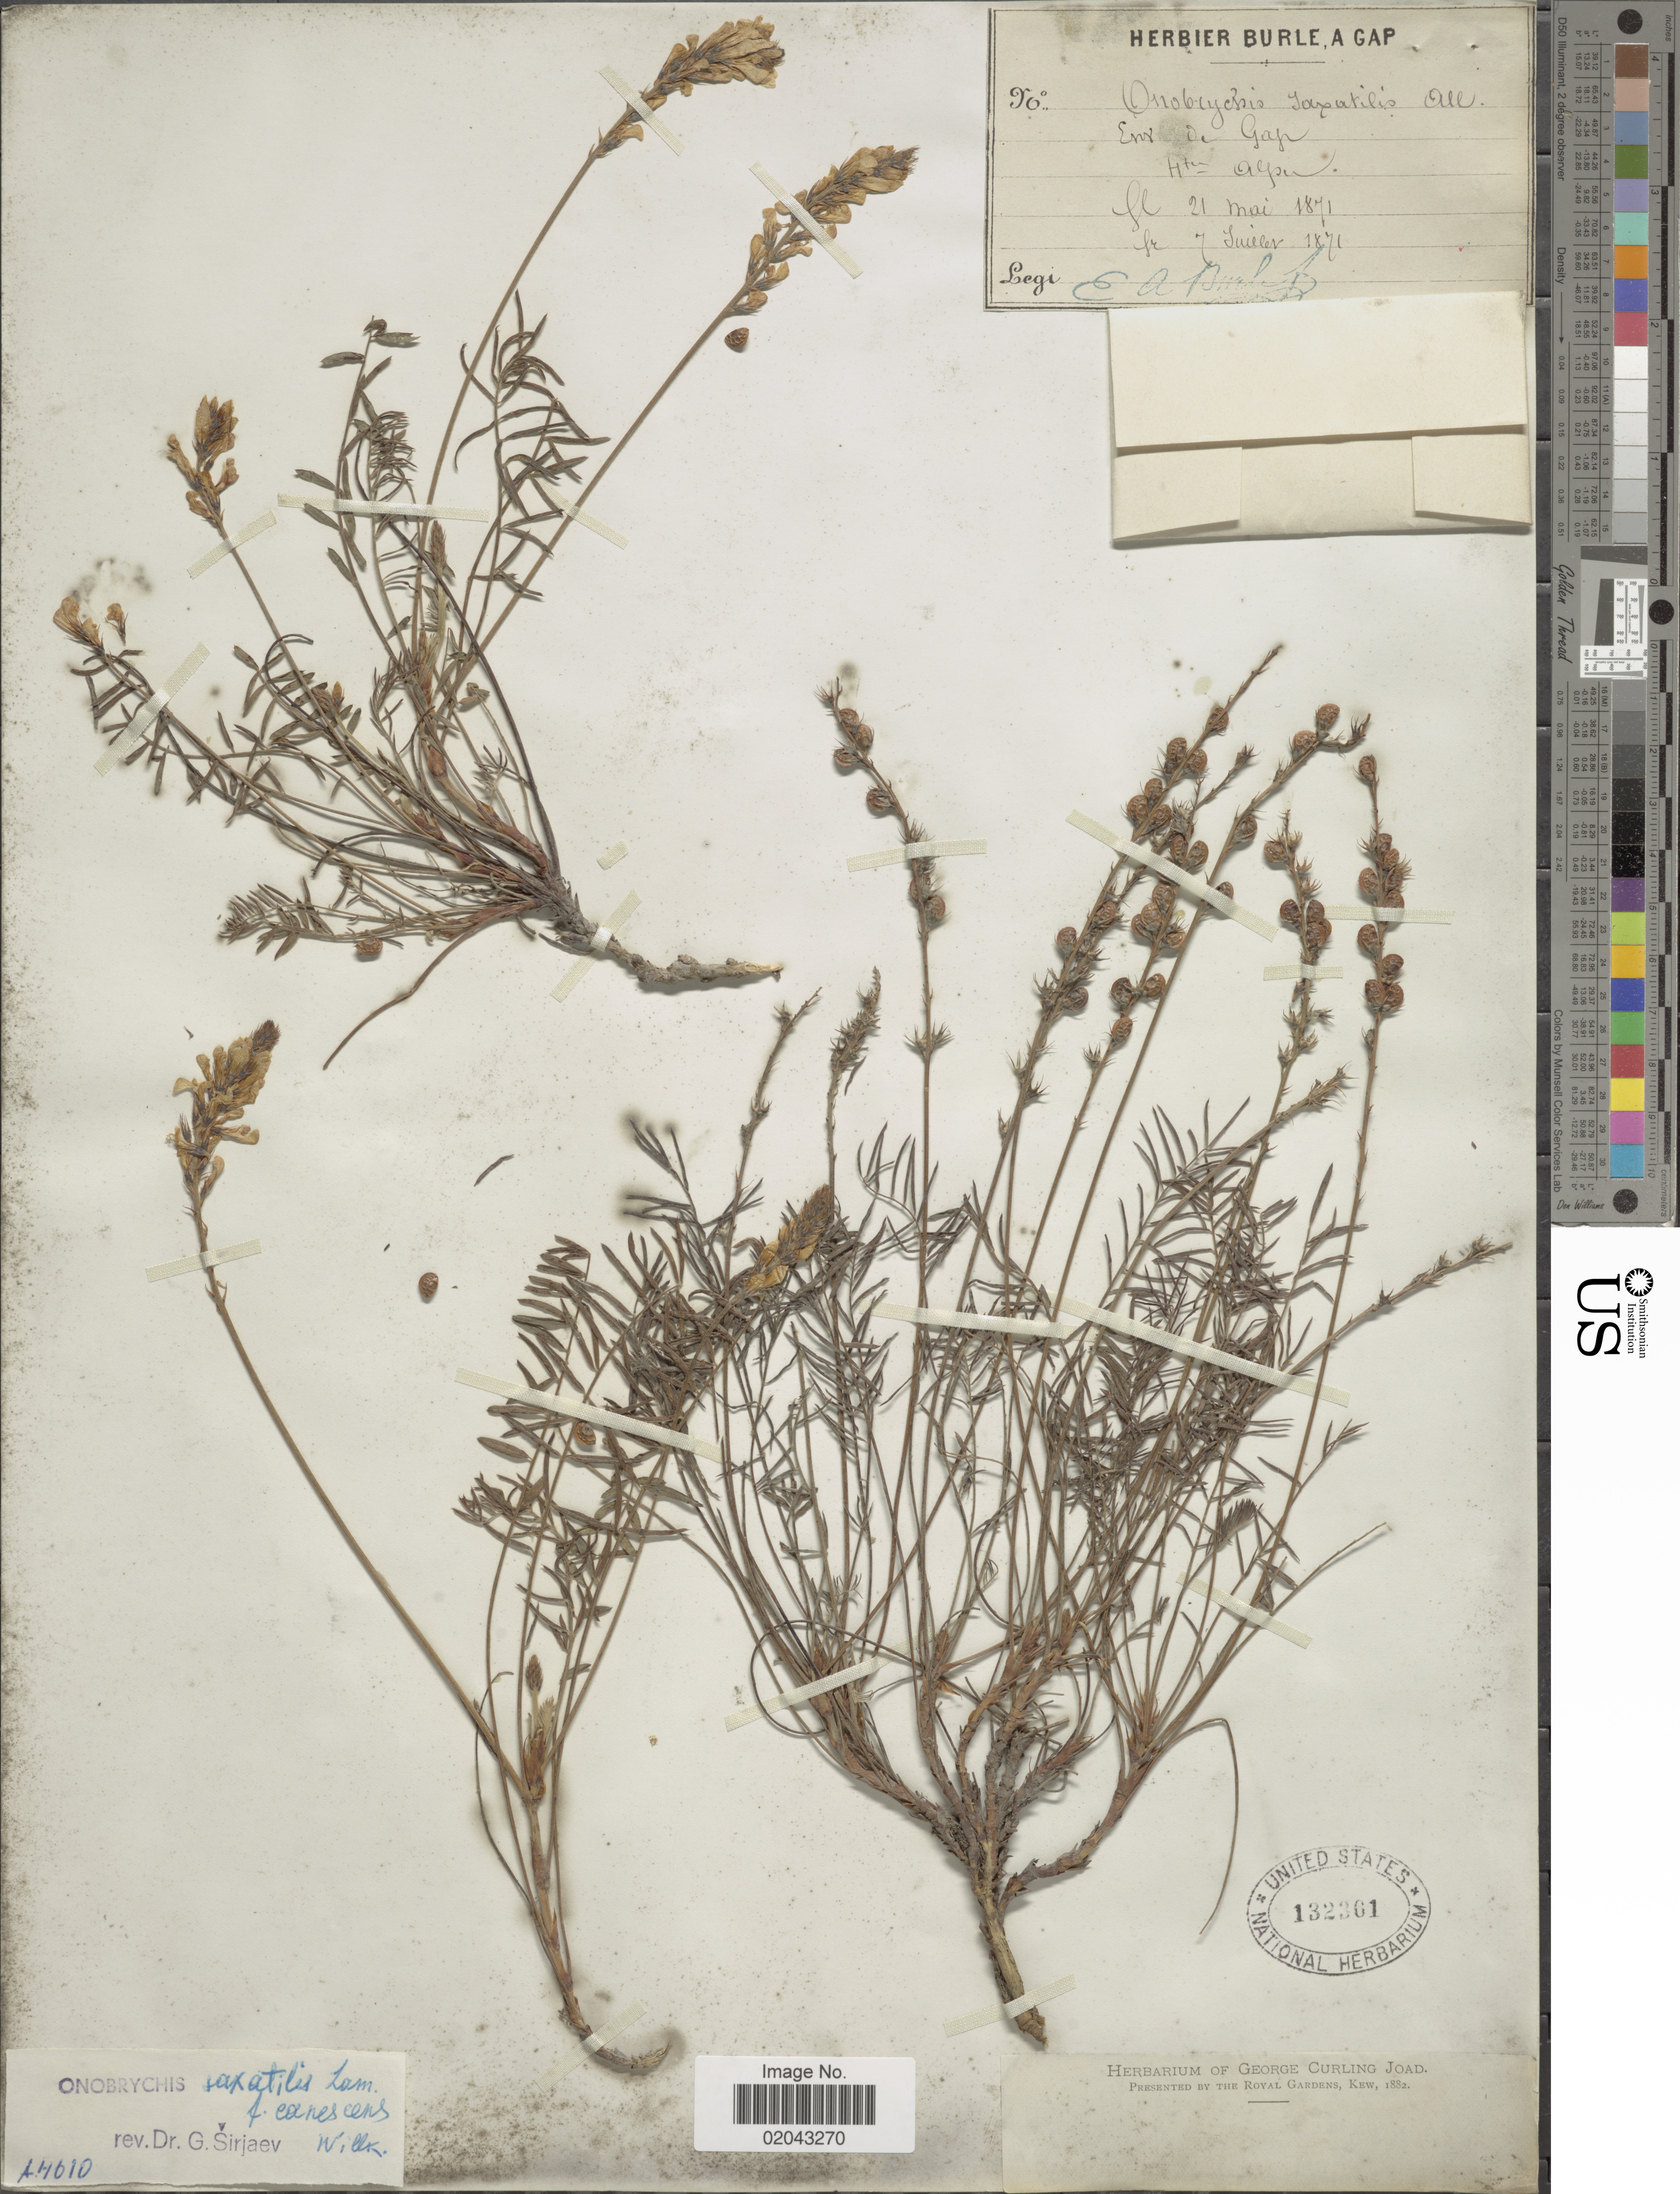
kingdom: Plantae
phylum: Tracheophyta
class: Magnoliopsida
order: Fabales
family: Fabaceae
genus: Onobrychis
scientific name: Onobrychis saxatilis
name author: Lam.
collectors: E. Burle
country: France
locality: Gap, Htes Alps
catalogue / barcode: US 132361